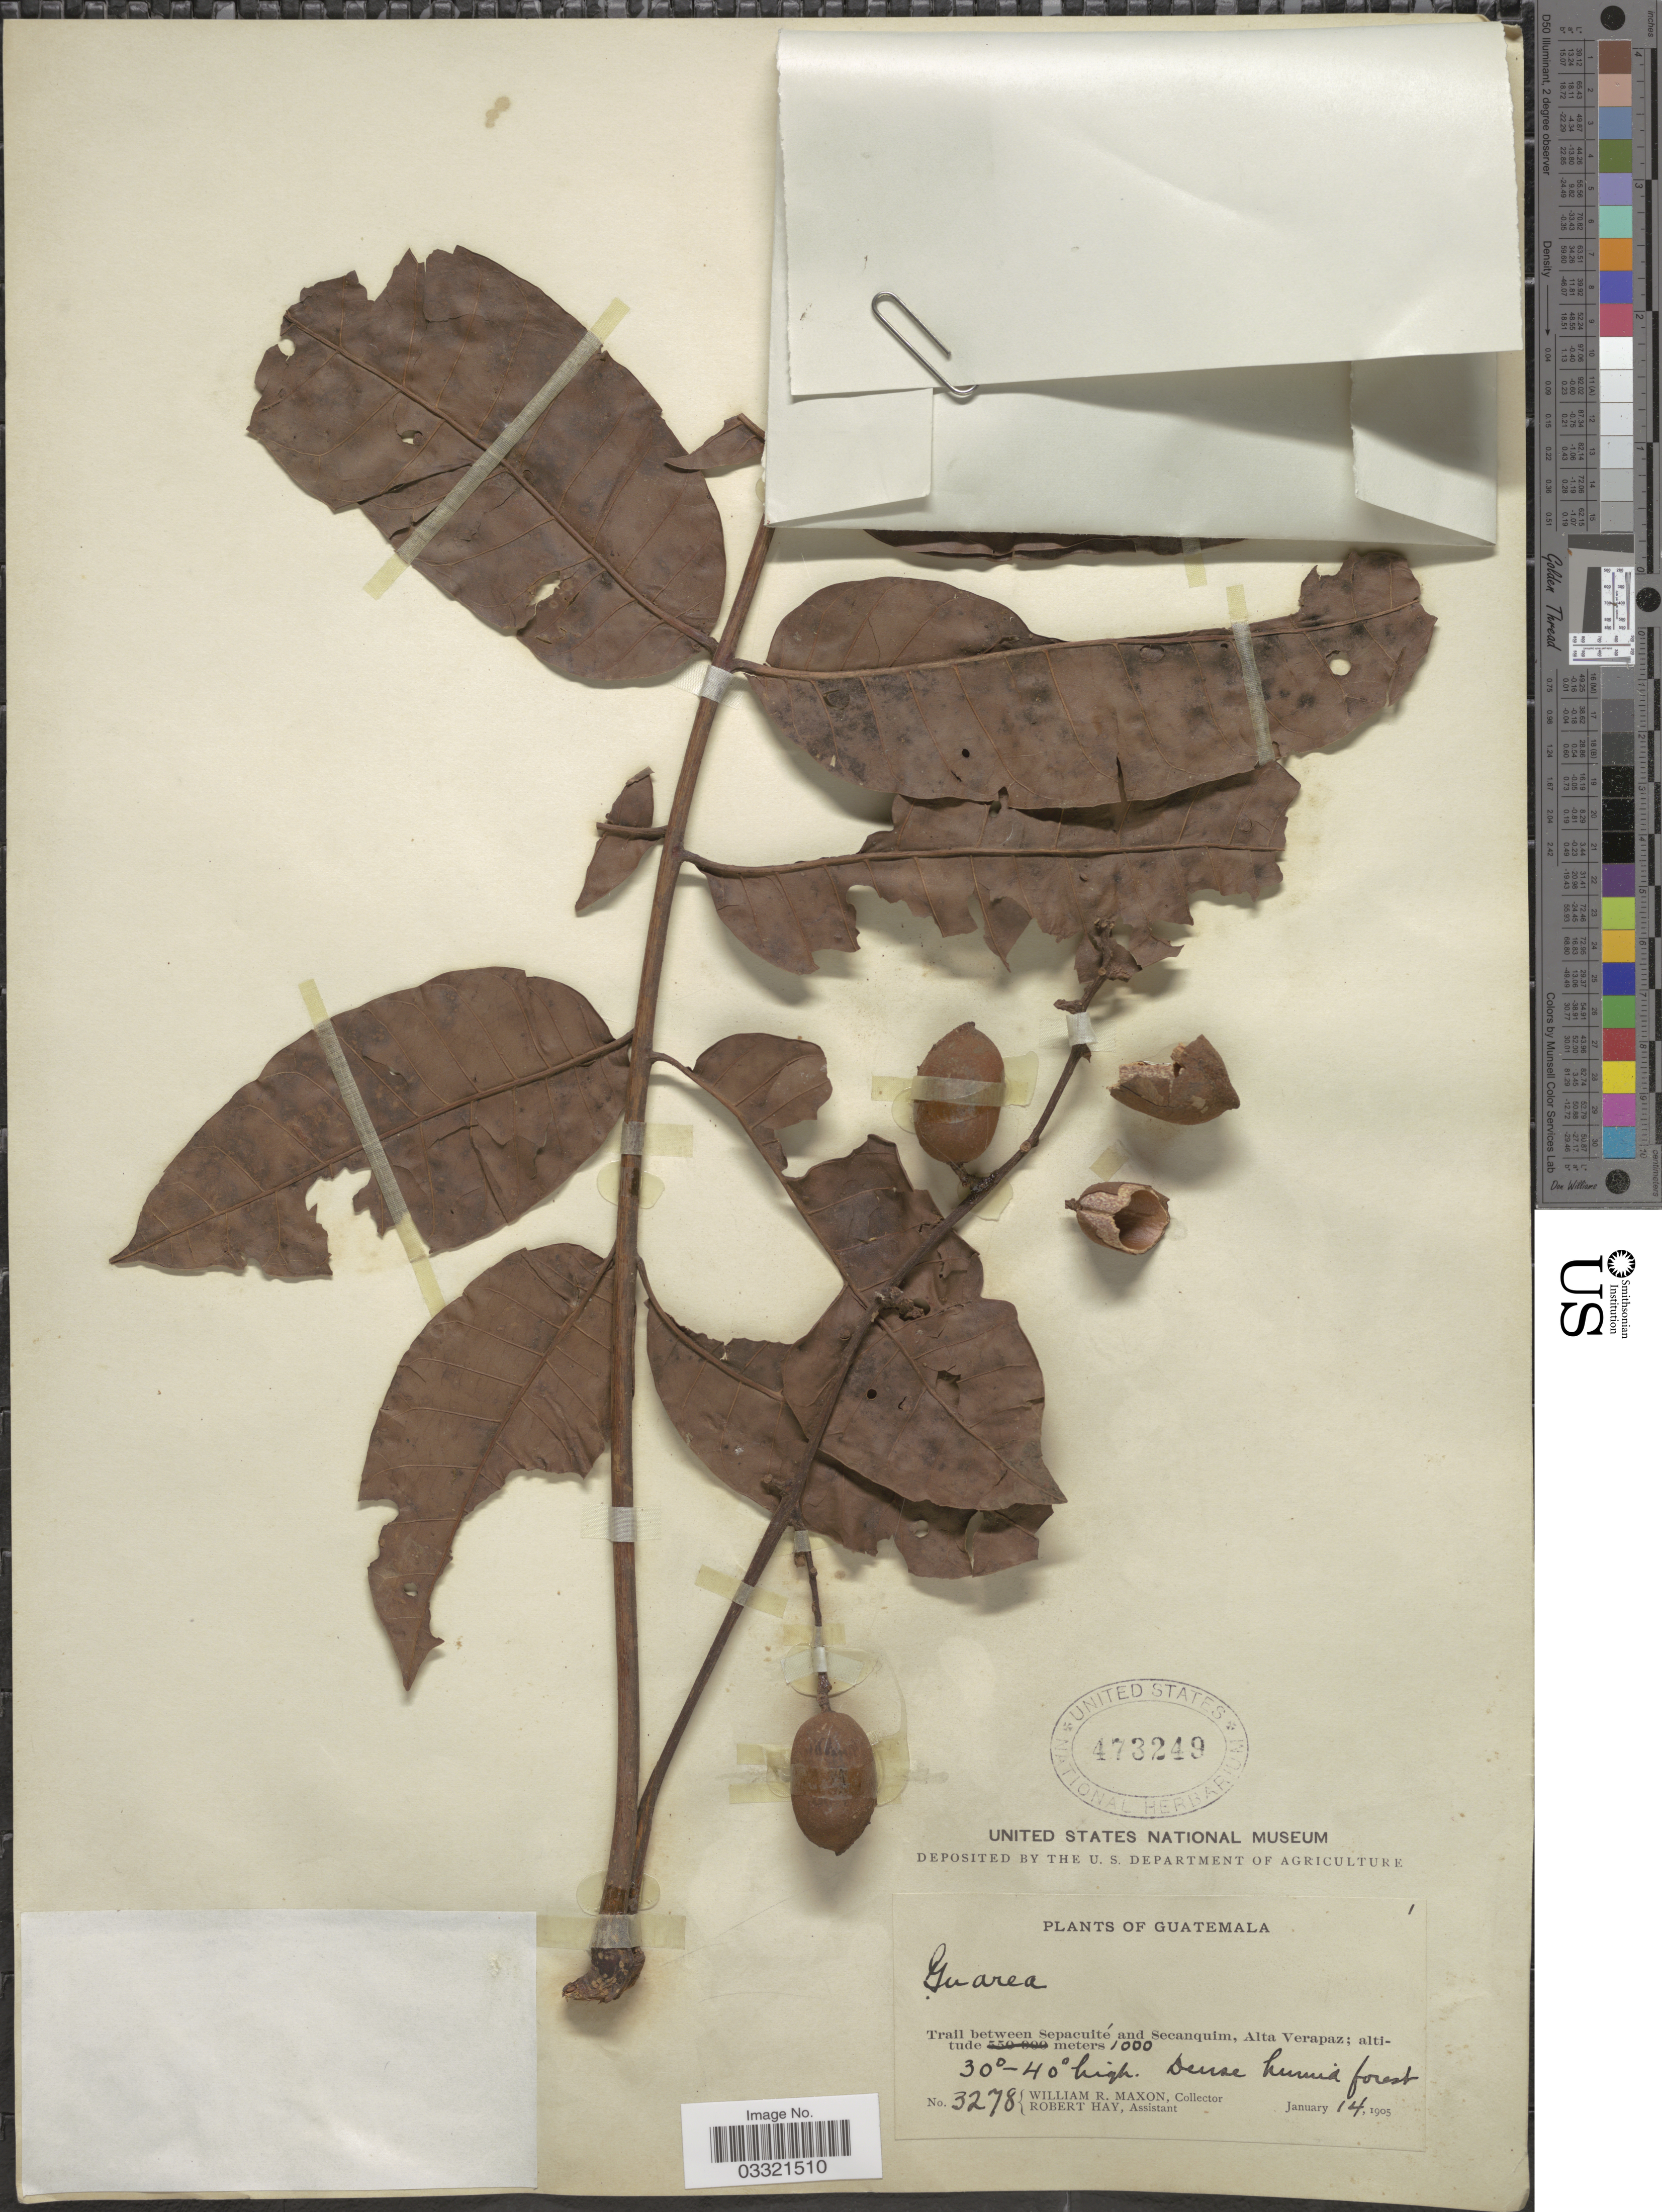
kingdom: Plantae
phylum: Tracheophyta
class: Magnoliopsida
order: Sapindales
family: Meliaceae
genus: Guarea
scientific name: Guarea sp.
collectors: W. R. Maxon & R. Hay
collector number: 3278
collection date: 1905-01-14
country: Guatemala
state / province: Alta Verapaz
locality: Trail between Sepacuité and Secanquim, Alta Verpaz.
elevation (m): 1000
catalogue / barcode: US 473249